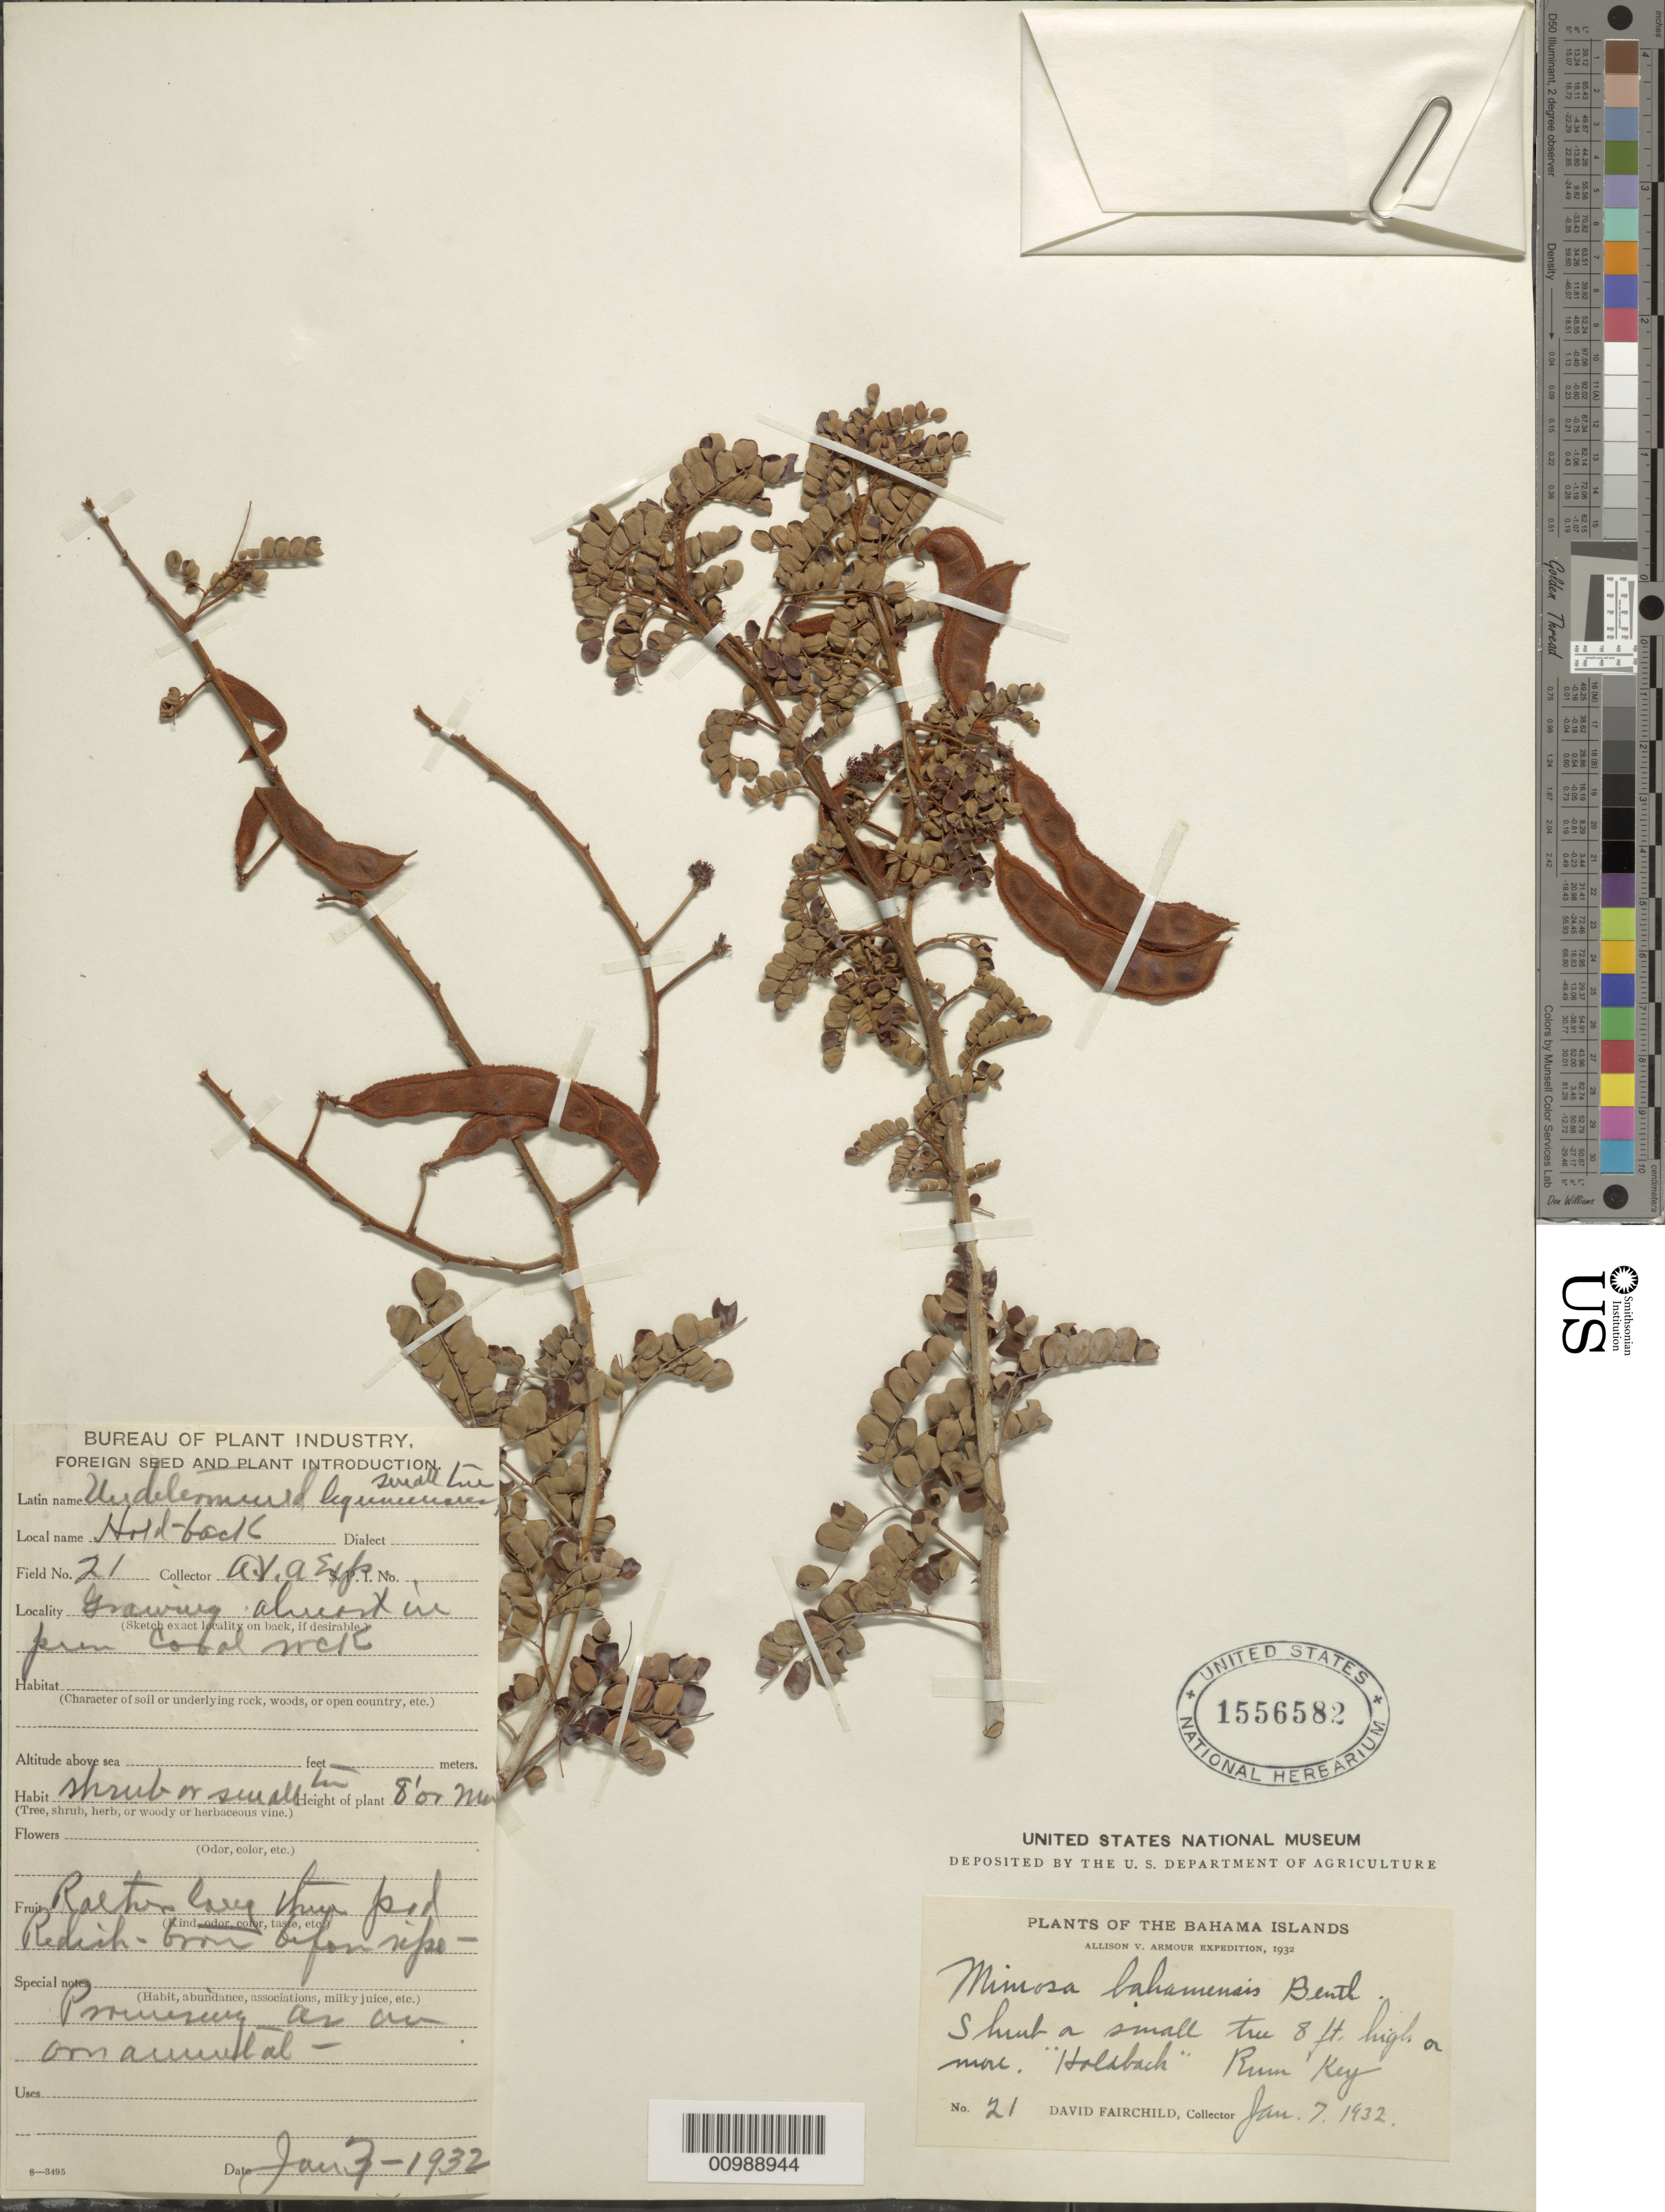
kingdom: Plantae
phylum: Tracheophyta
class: Magnoliopsida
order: Fabales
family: Fabaceae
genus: Mimosa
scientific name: Mimosa bahamensis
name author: Benth.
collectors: D. Fairchild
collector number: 21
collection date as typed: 07 Jan 1932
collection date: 1932-01-07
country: Bahamas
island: Rum Cay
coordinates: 0 N, 0 E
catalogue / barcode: US 1556582